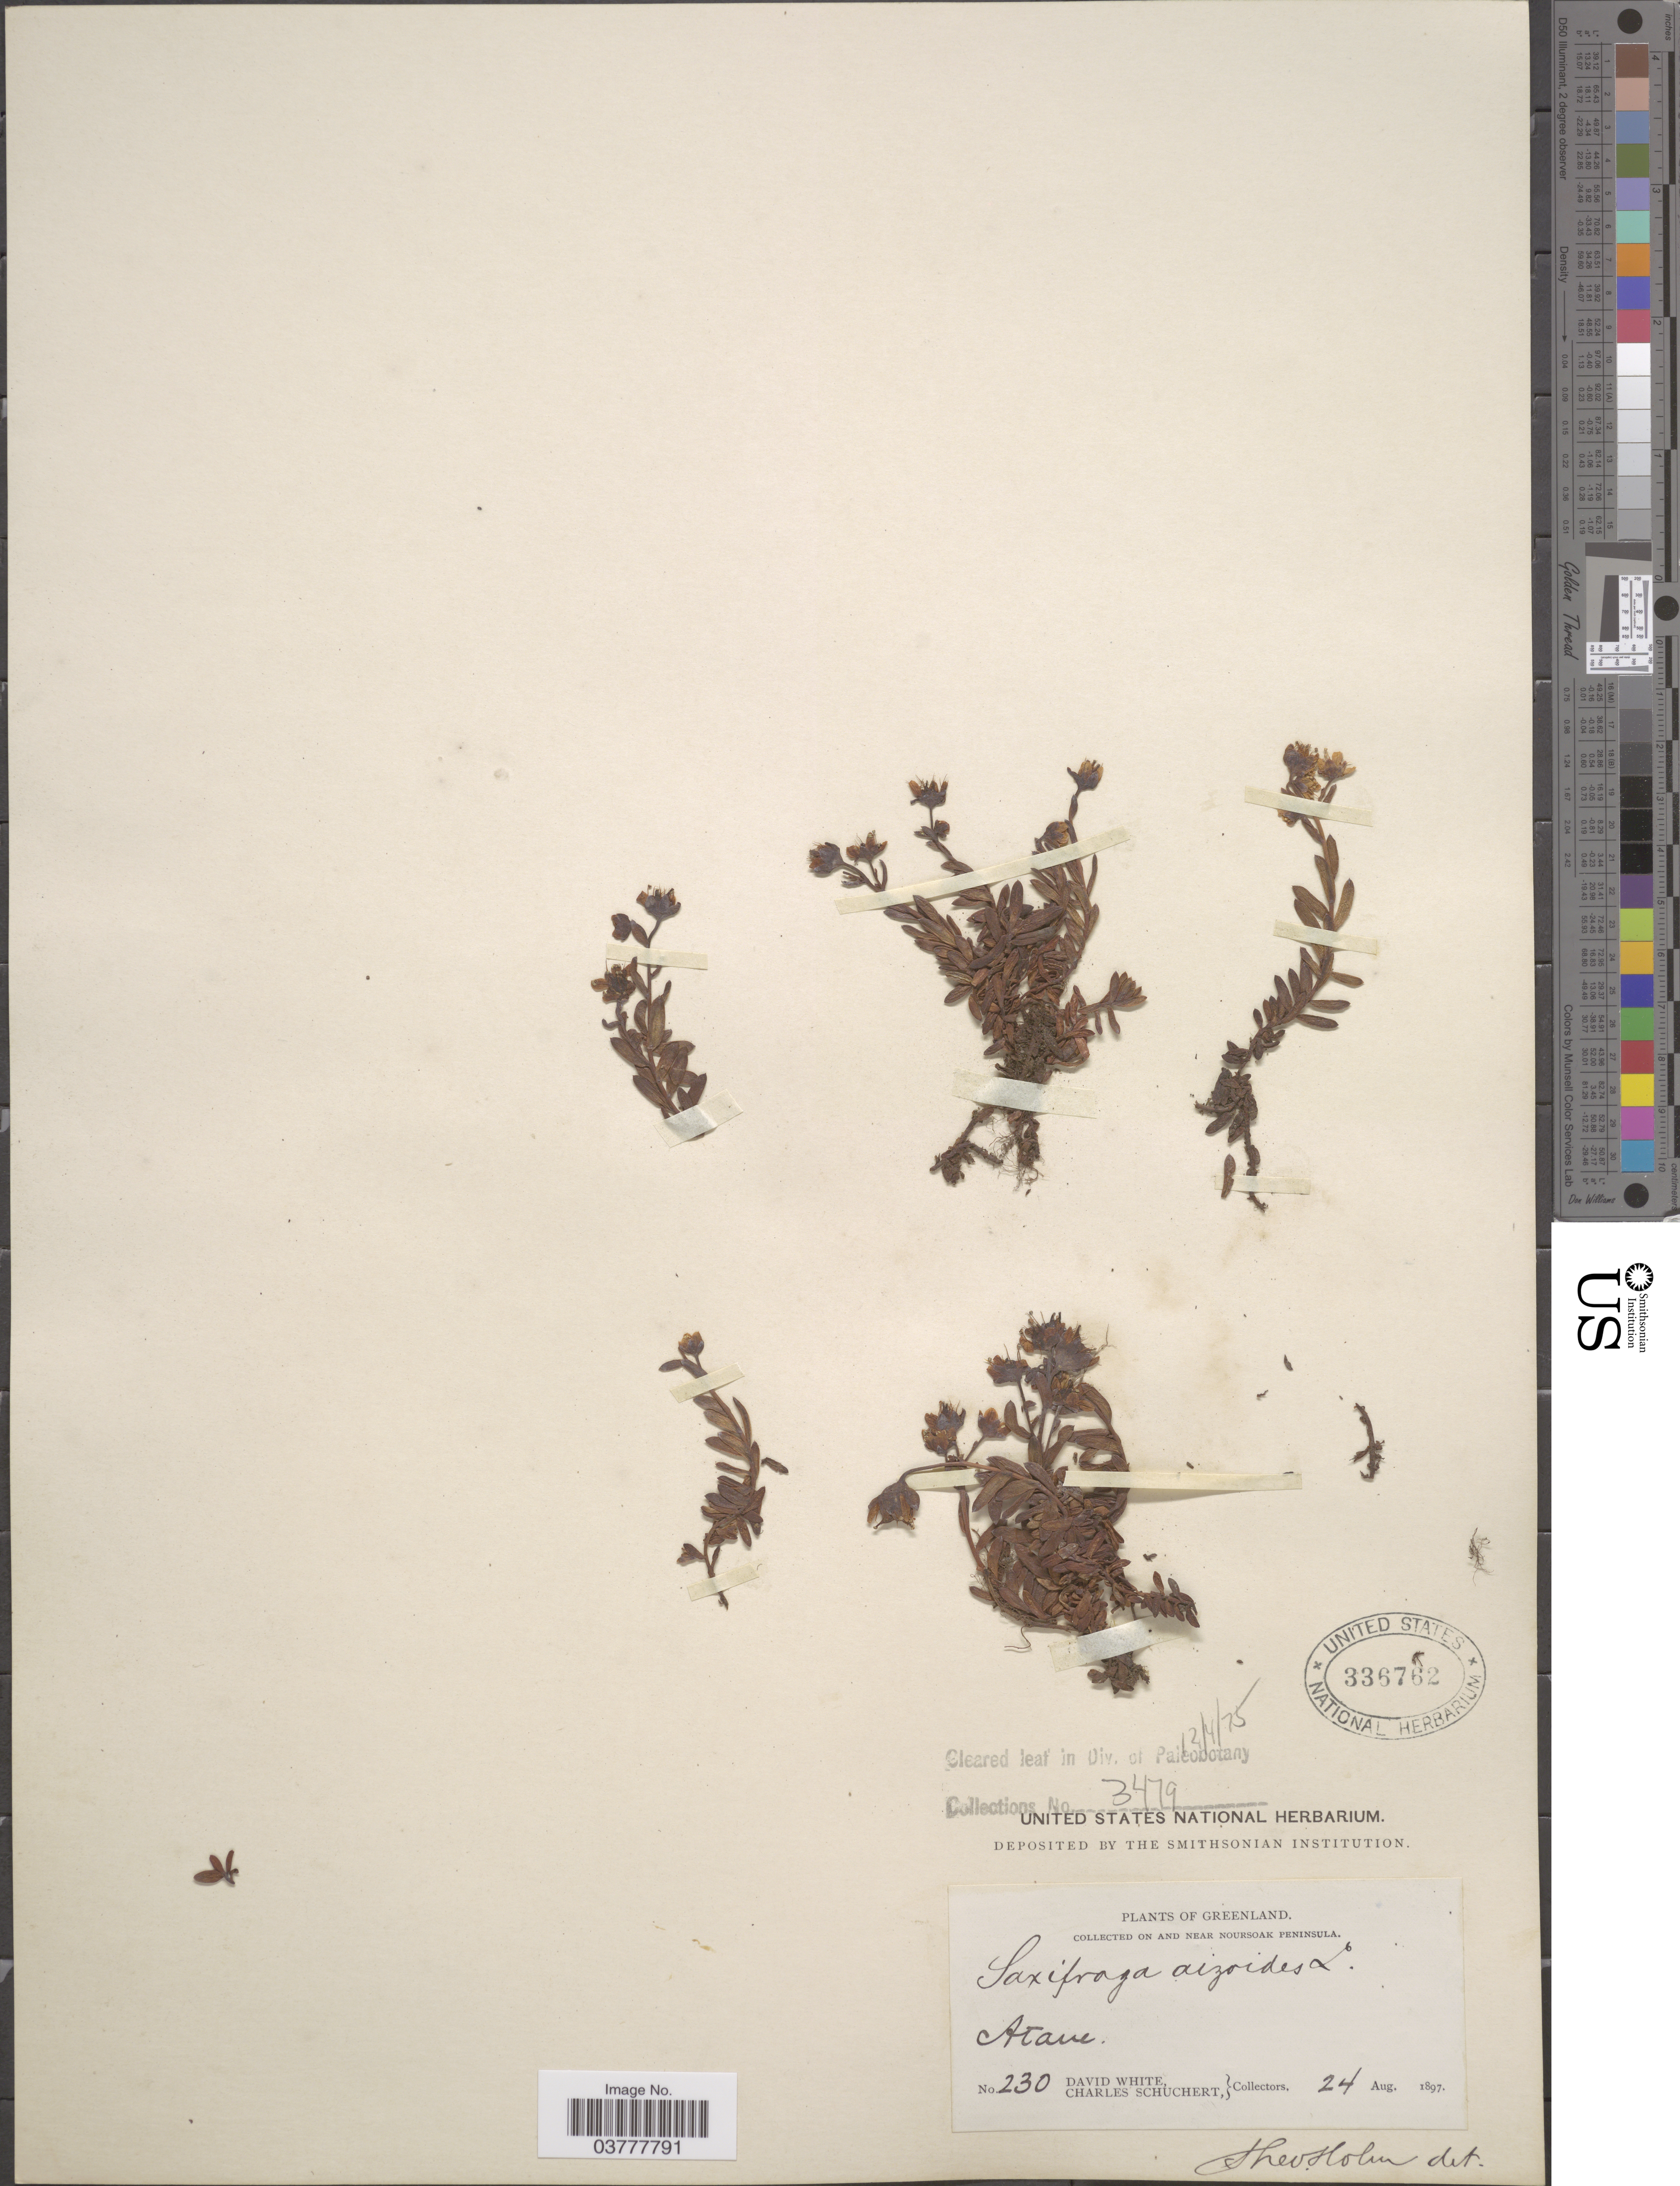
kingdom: Plantae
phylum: Tracheophyta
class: Magnoliopsida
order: Saxifragales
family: Saxifragaceae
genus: Saxifraga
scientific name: Saxifraga aizoides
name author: L.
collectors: D. White & C. Schuchert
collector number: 230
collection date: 1897-08-24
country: Greenland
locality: On and near Noursoak Peninsula. Atane.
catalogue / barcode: US 336762